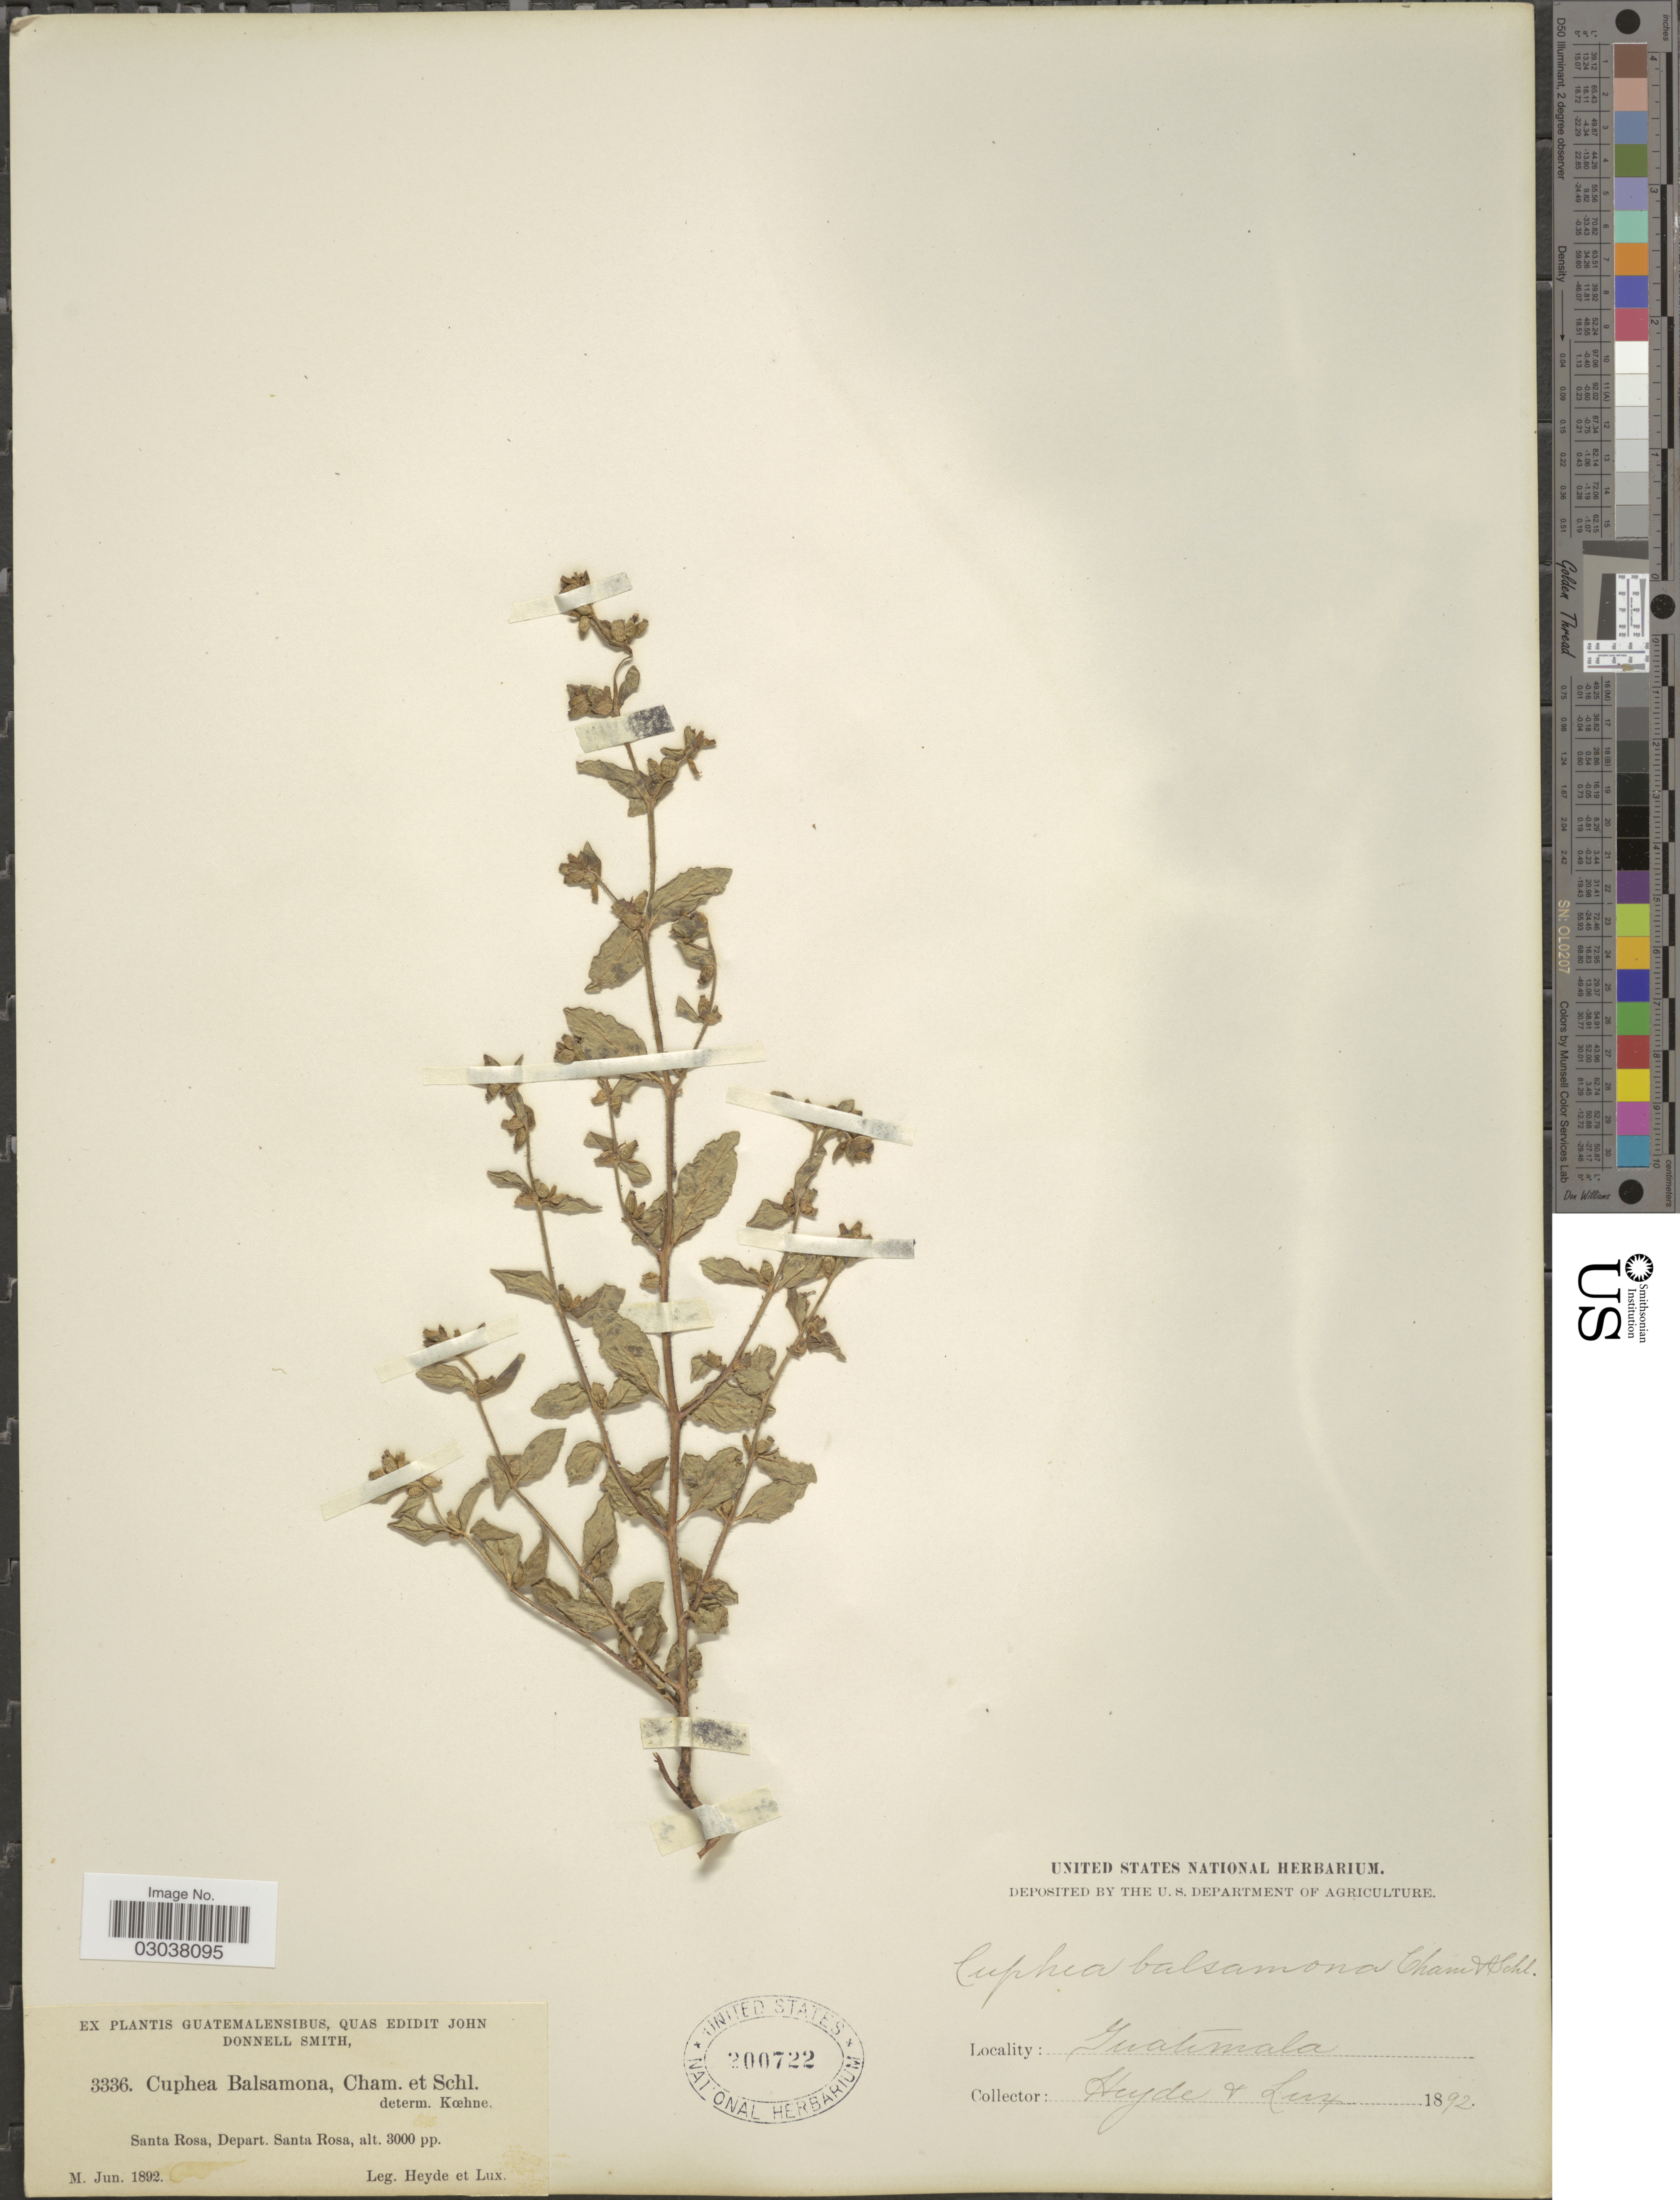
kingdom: Plantae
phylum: Tracheophyta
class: Magnoliopsida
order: Myrtales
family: Lythraceae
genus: Cuphea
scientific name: Cuphea carthagenensis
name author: (Jacq.) J.F. Macbr.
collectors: Heyde & Lux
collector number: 3336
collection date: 1892-06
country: Guatemala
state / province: Santa Rosa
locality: Depart. Santa Rosa.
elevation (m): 914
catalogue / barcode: US 200722